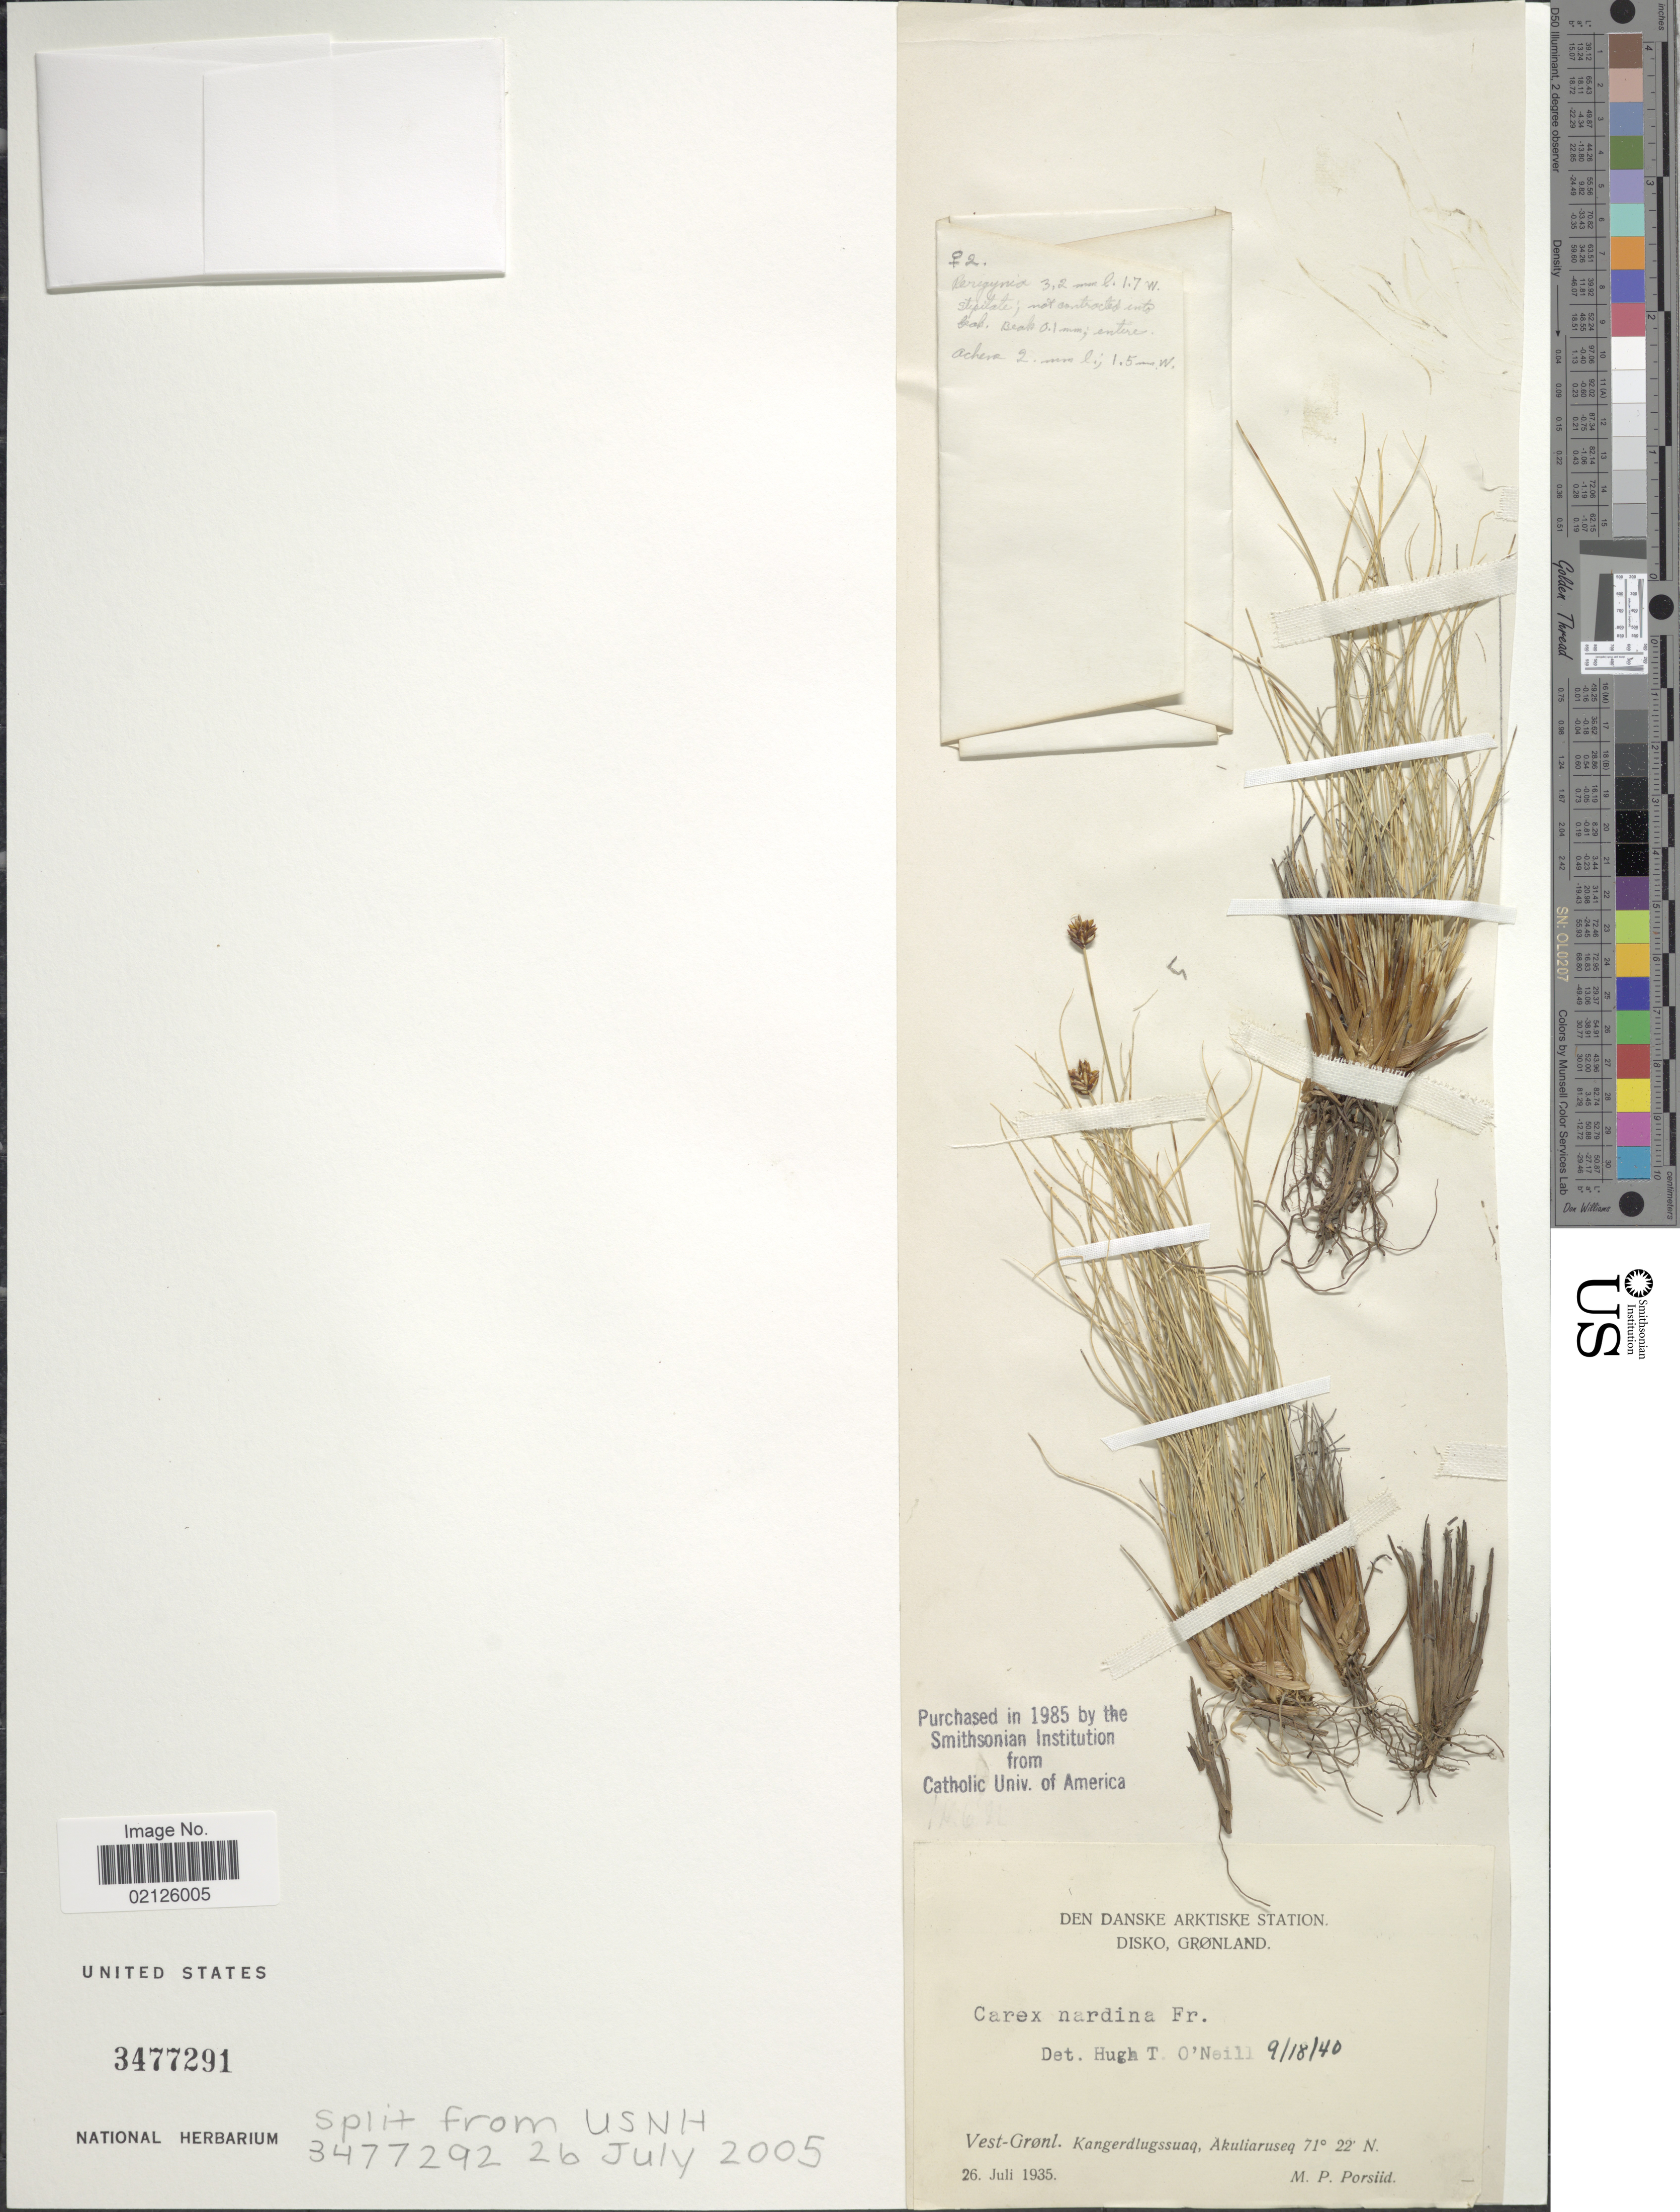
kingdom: Plantae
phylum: Tracheophyta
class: Liliopsida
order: Poales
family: Cyperaceae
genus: Carex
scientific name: Carex nardina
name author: (Hornem.) Fr.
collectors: M. P. Porsild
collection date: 1935-07-26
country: Greenland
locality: Den Danske Arktiske Station, Disko, Vest-Grønl. Kangerdlugssuaq, Akuliaruseq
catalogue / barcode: US 3477291